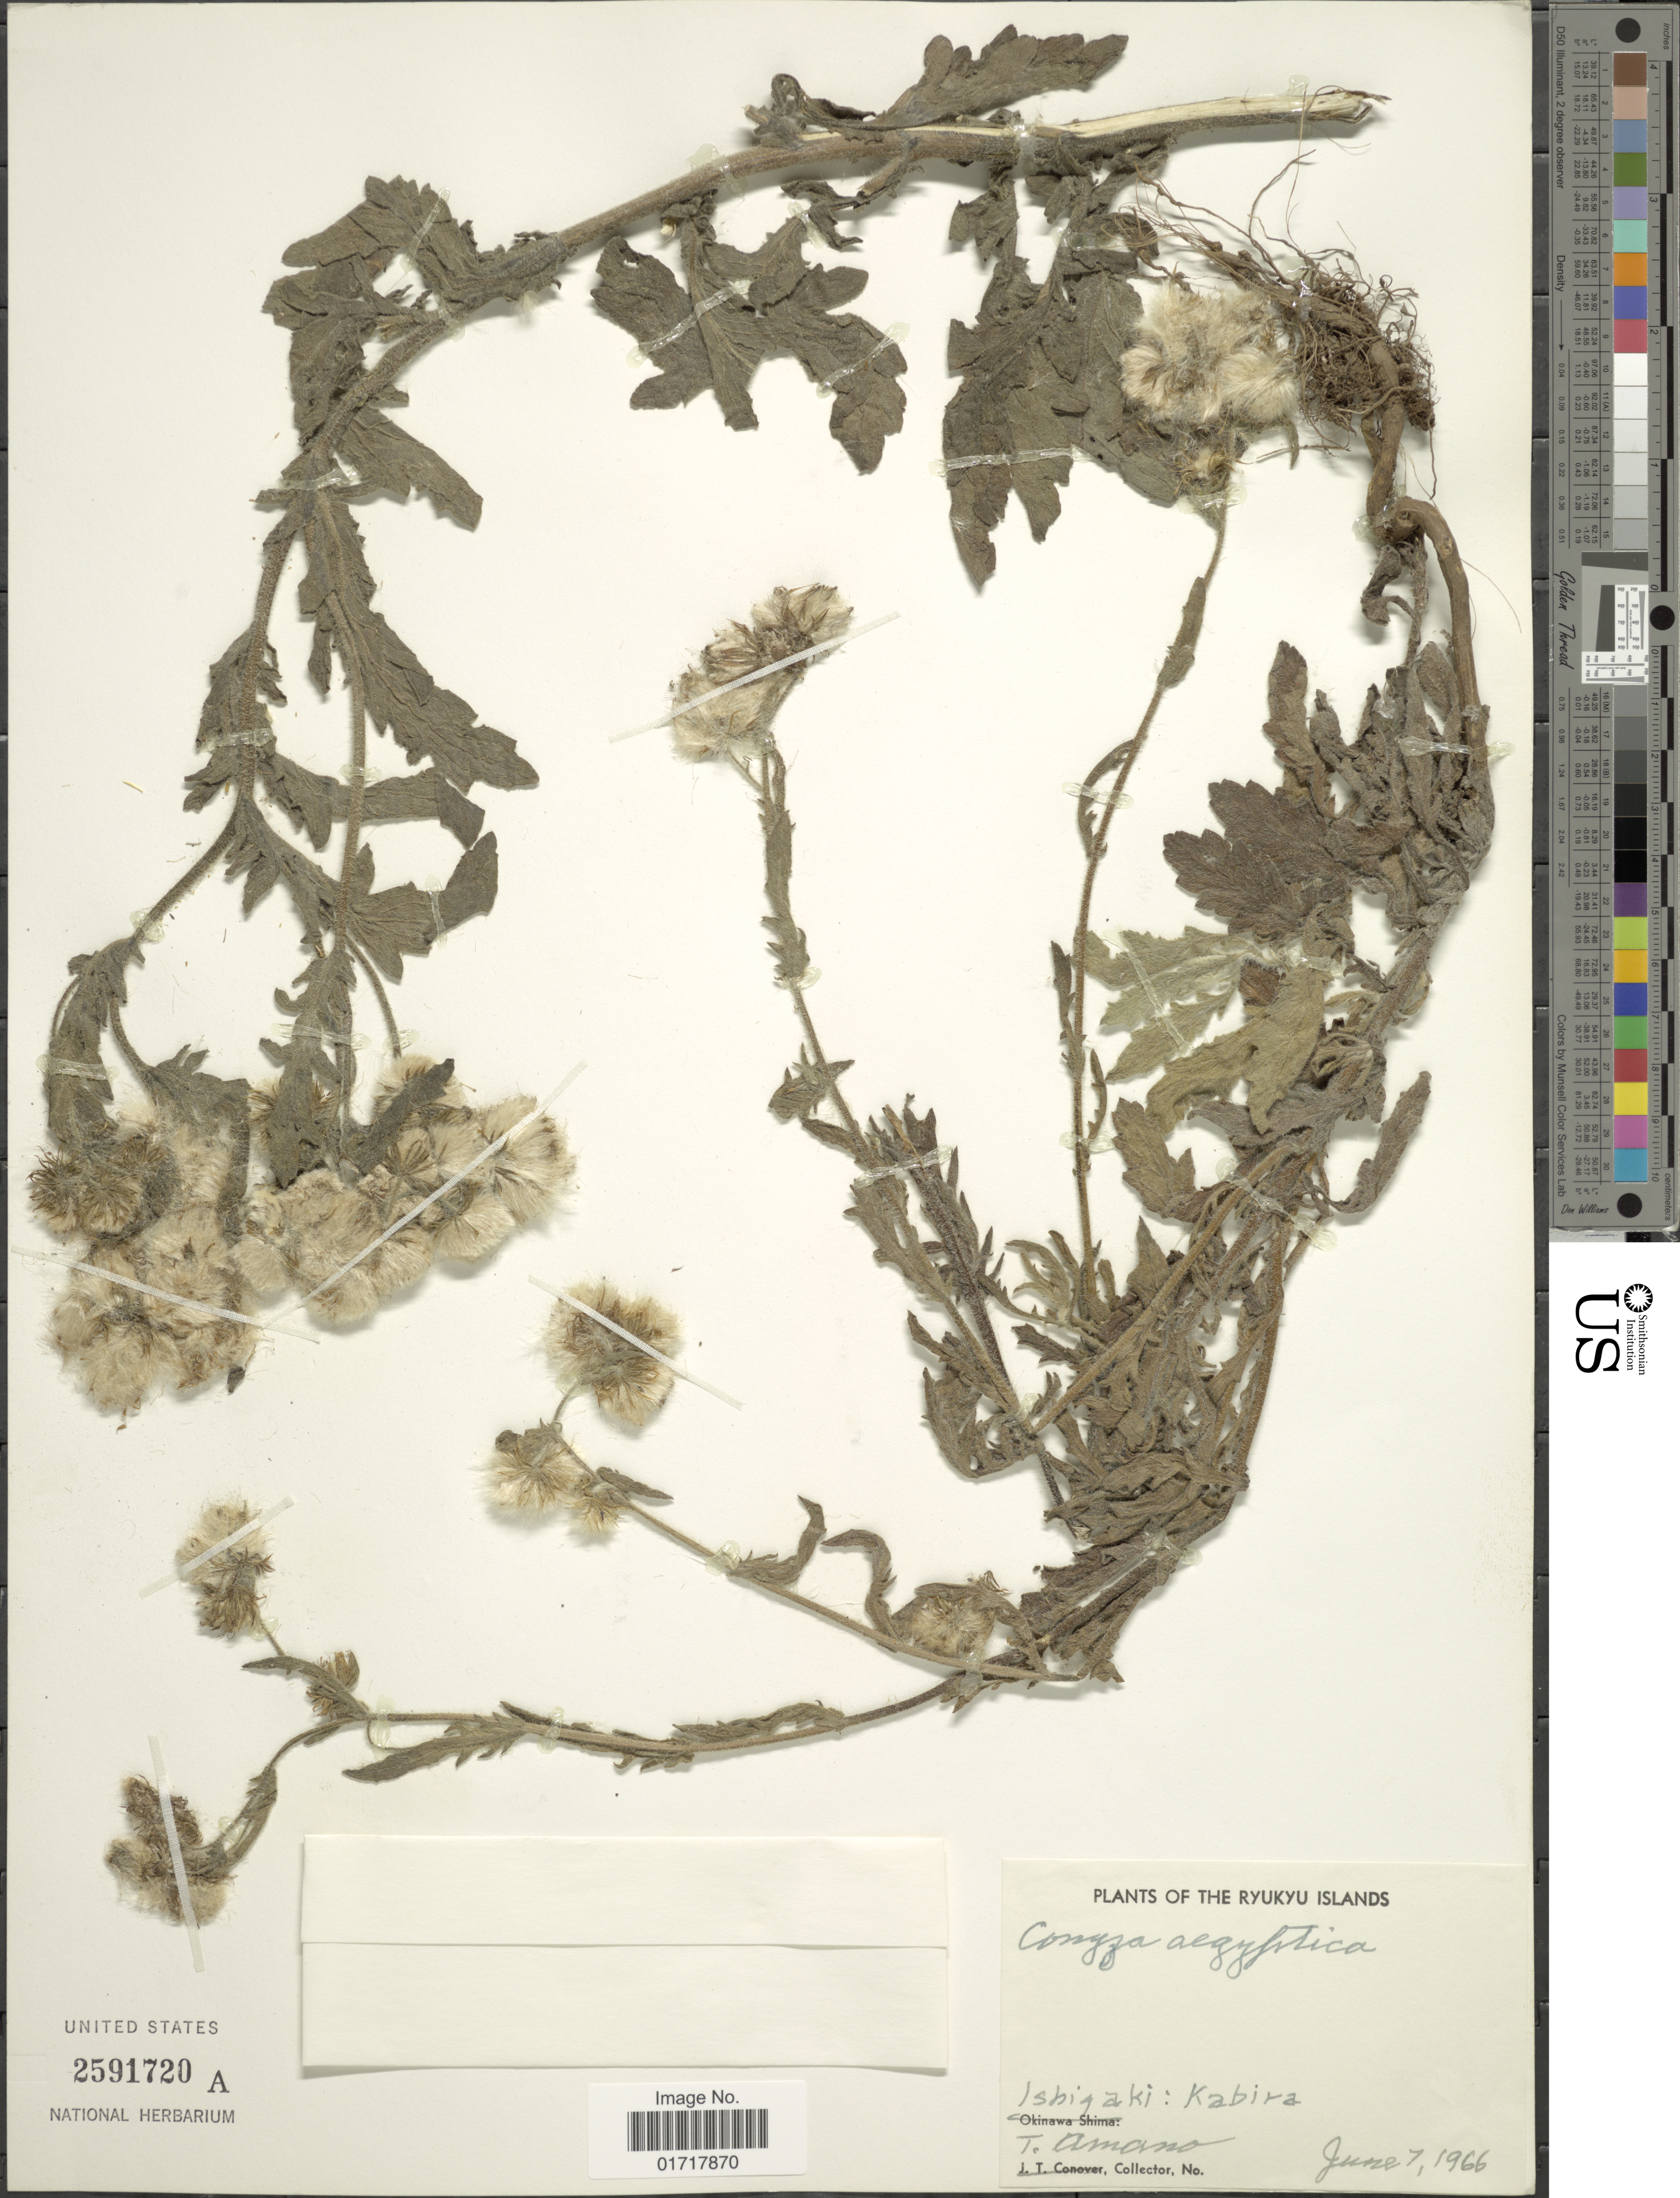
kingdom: Plantae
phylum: Tracheophyta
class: Magnoliopsida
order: Asterales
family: Asteraceae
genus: Conyza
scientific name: Conyza aegyptiaca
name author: (L.) Aiton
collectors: T. Amano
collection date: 1966-06-07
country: Japan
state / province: Okinawa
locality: Ryukyu Islands, Ishigaki: Kabira.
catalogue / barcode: US 2591720A